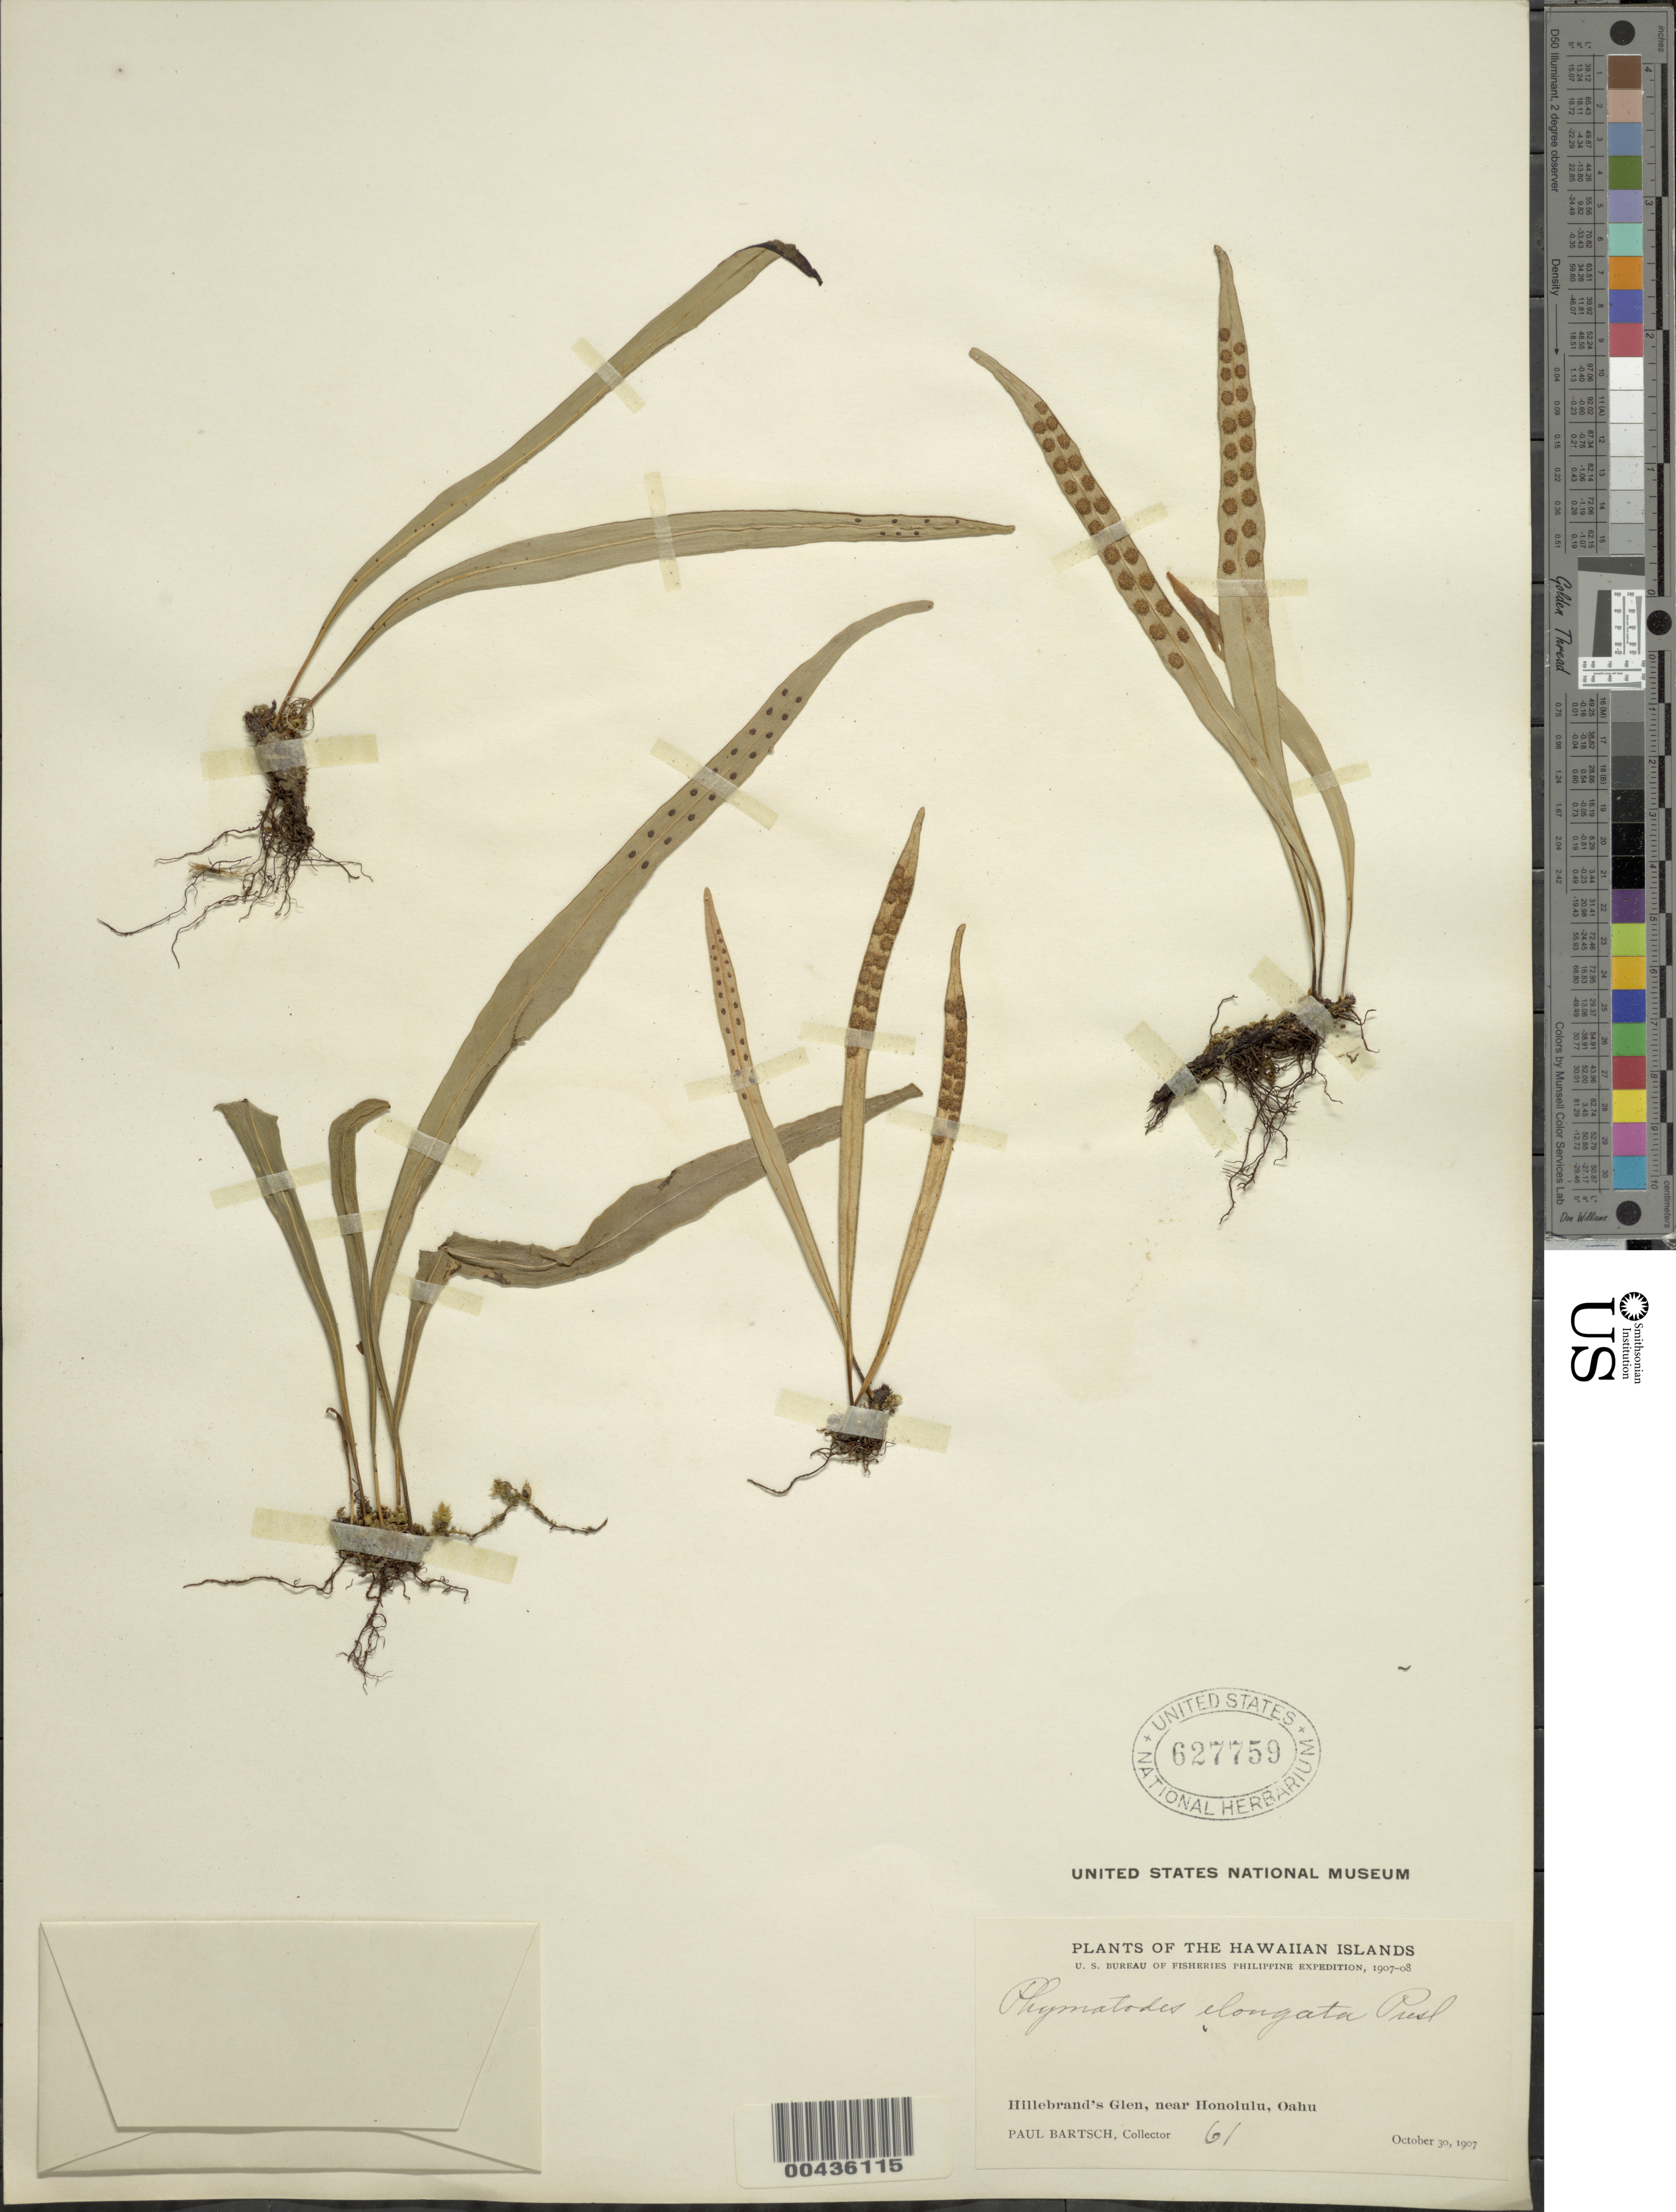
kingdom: Plantae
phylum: Tracheophyta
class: Polypodiopsida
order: Polypodiales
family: Polypodiaceae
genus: Lepisorus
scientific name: Lepisorus thunbergianus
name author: (Kaulf.) Ching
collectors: P. Bartsch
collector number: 61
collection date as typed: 30 Oct 1907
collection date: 1907-10-30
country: United States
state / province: Hawaii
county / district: Honolulu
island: Oahu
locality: Hillebrand's Glen, near Honolulu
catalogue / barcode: US 627759